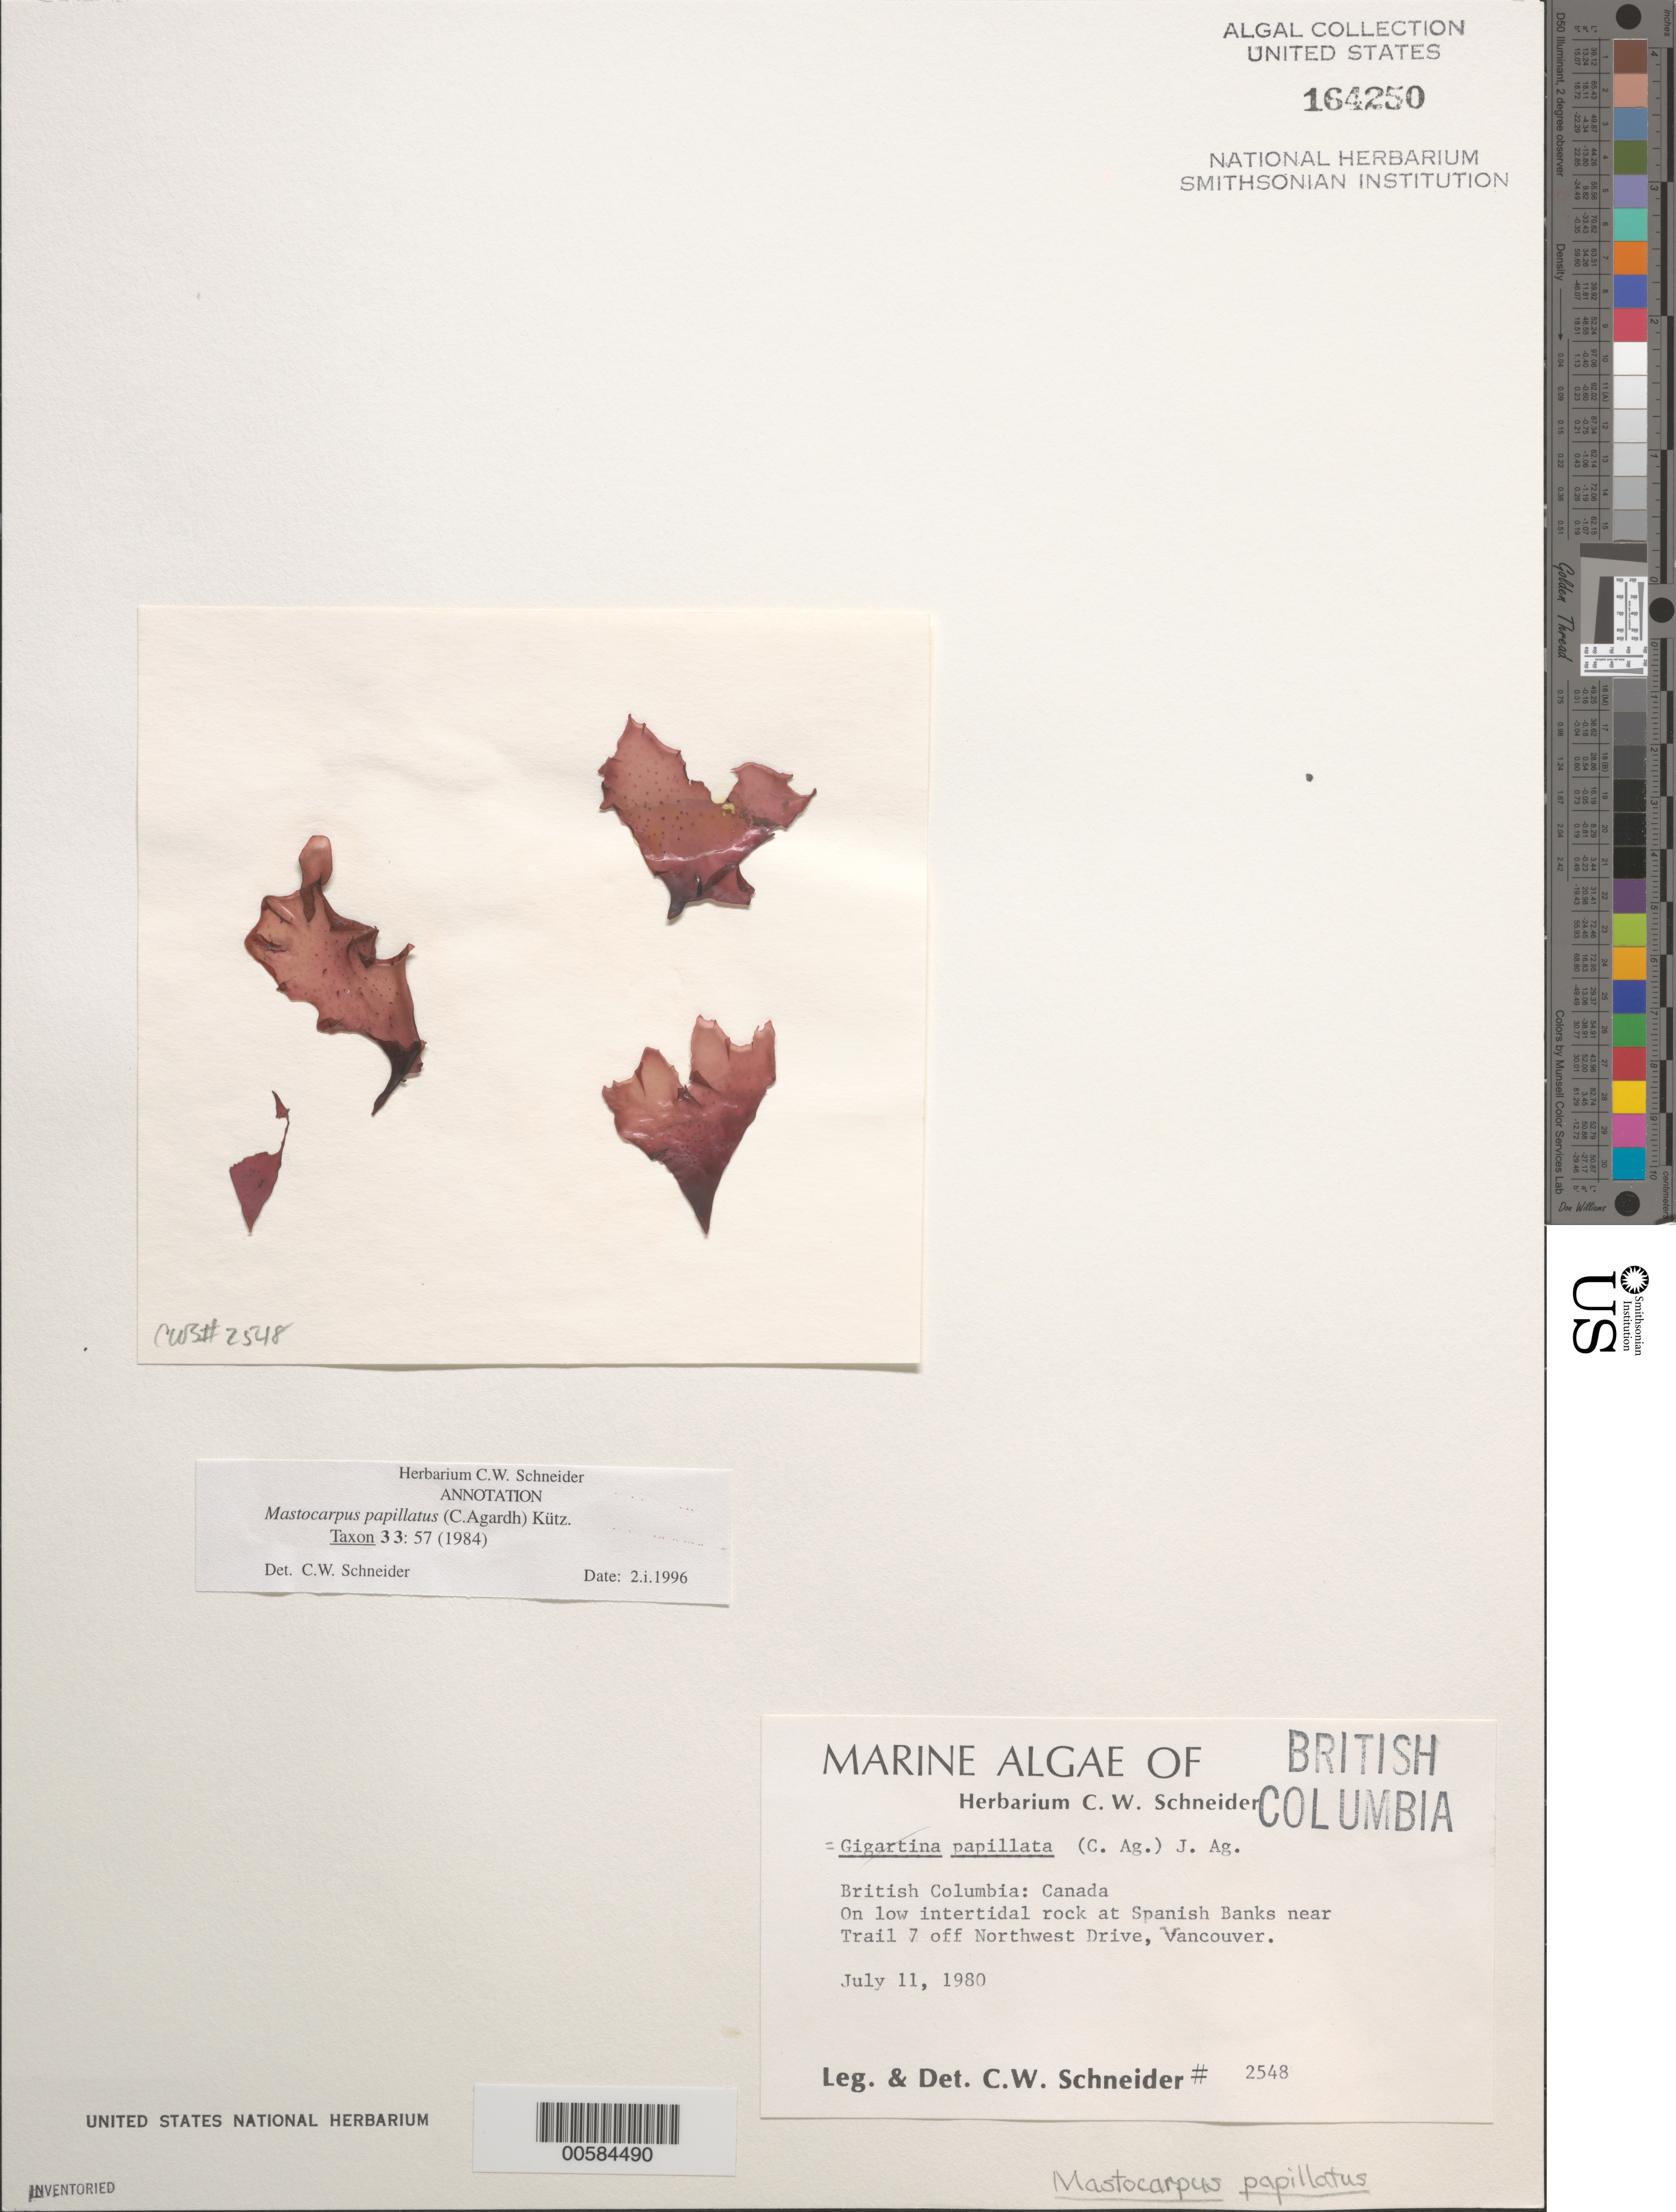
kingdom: Plantae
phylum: Rhodophyta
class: Florideophyceae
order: Gigartinales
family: Phyllophoraceae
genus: Mastocarpus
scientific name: Mastocarpus papillatus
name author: (C. Agardh) Kütz.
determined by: Schneider, C. W.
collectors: C. W. Schneider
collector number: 2548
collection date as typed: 11 Jul 1980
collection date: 1980-07-11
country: Canada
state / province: British Columbia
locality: Spanish Banks near Trail 7, off Northwest Drive, Vancouver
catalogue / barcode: US 164250